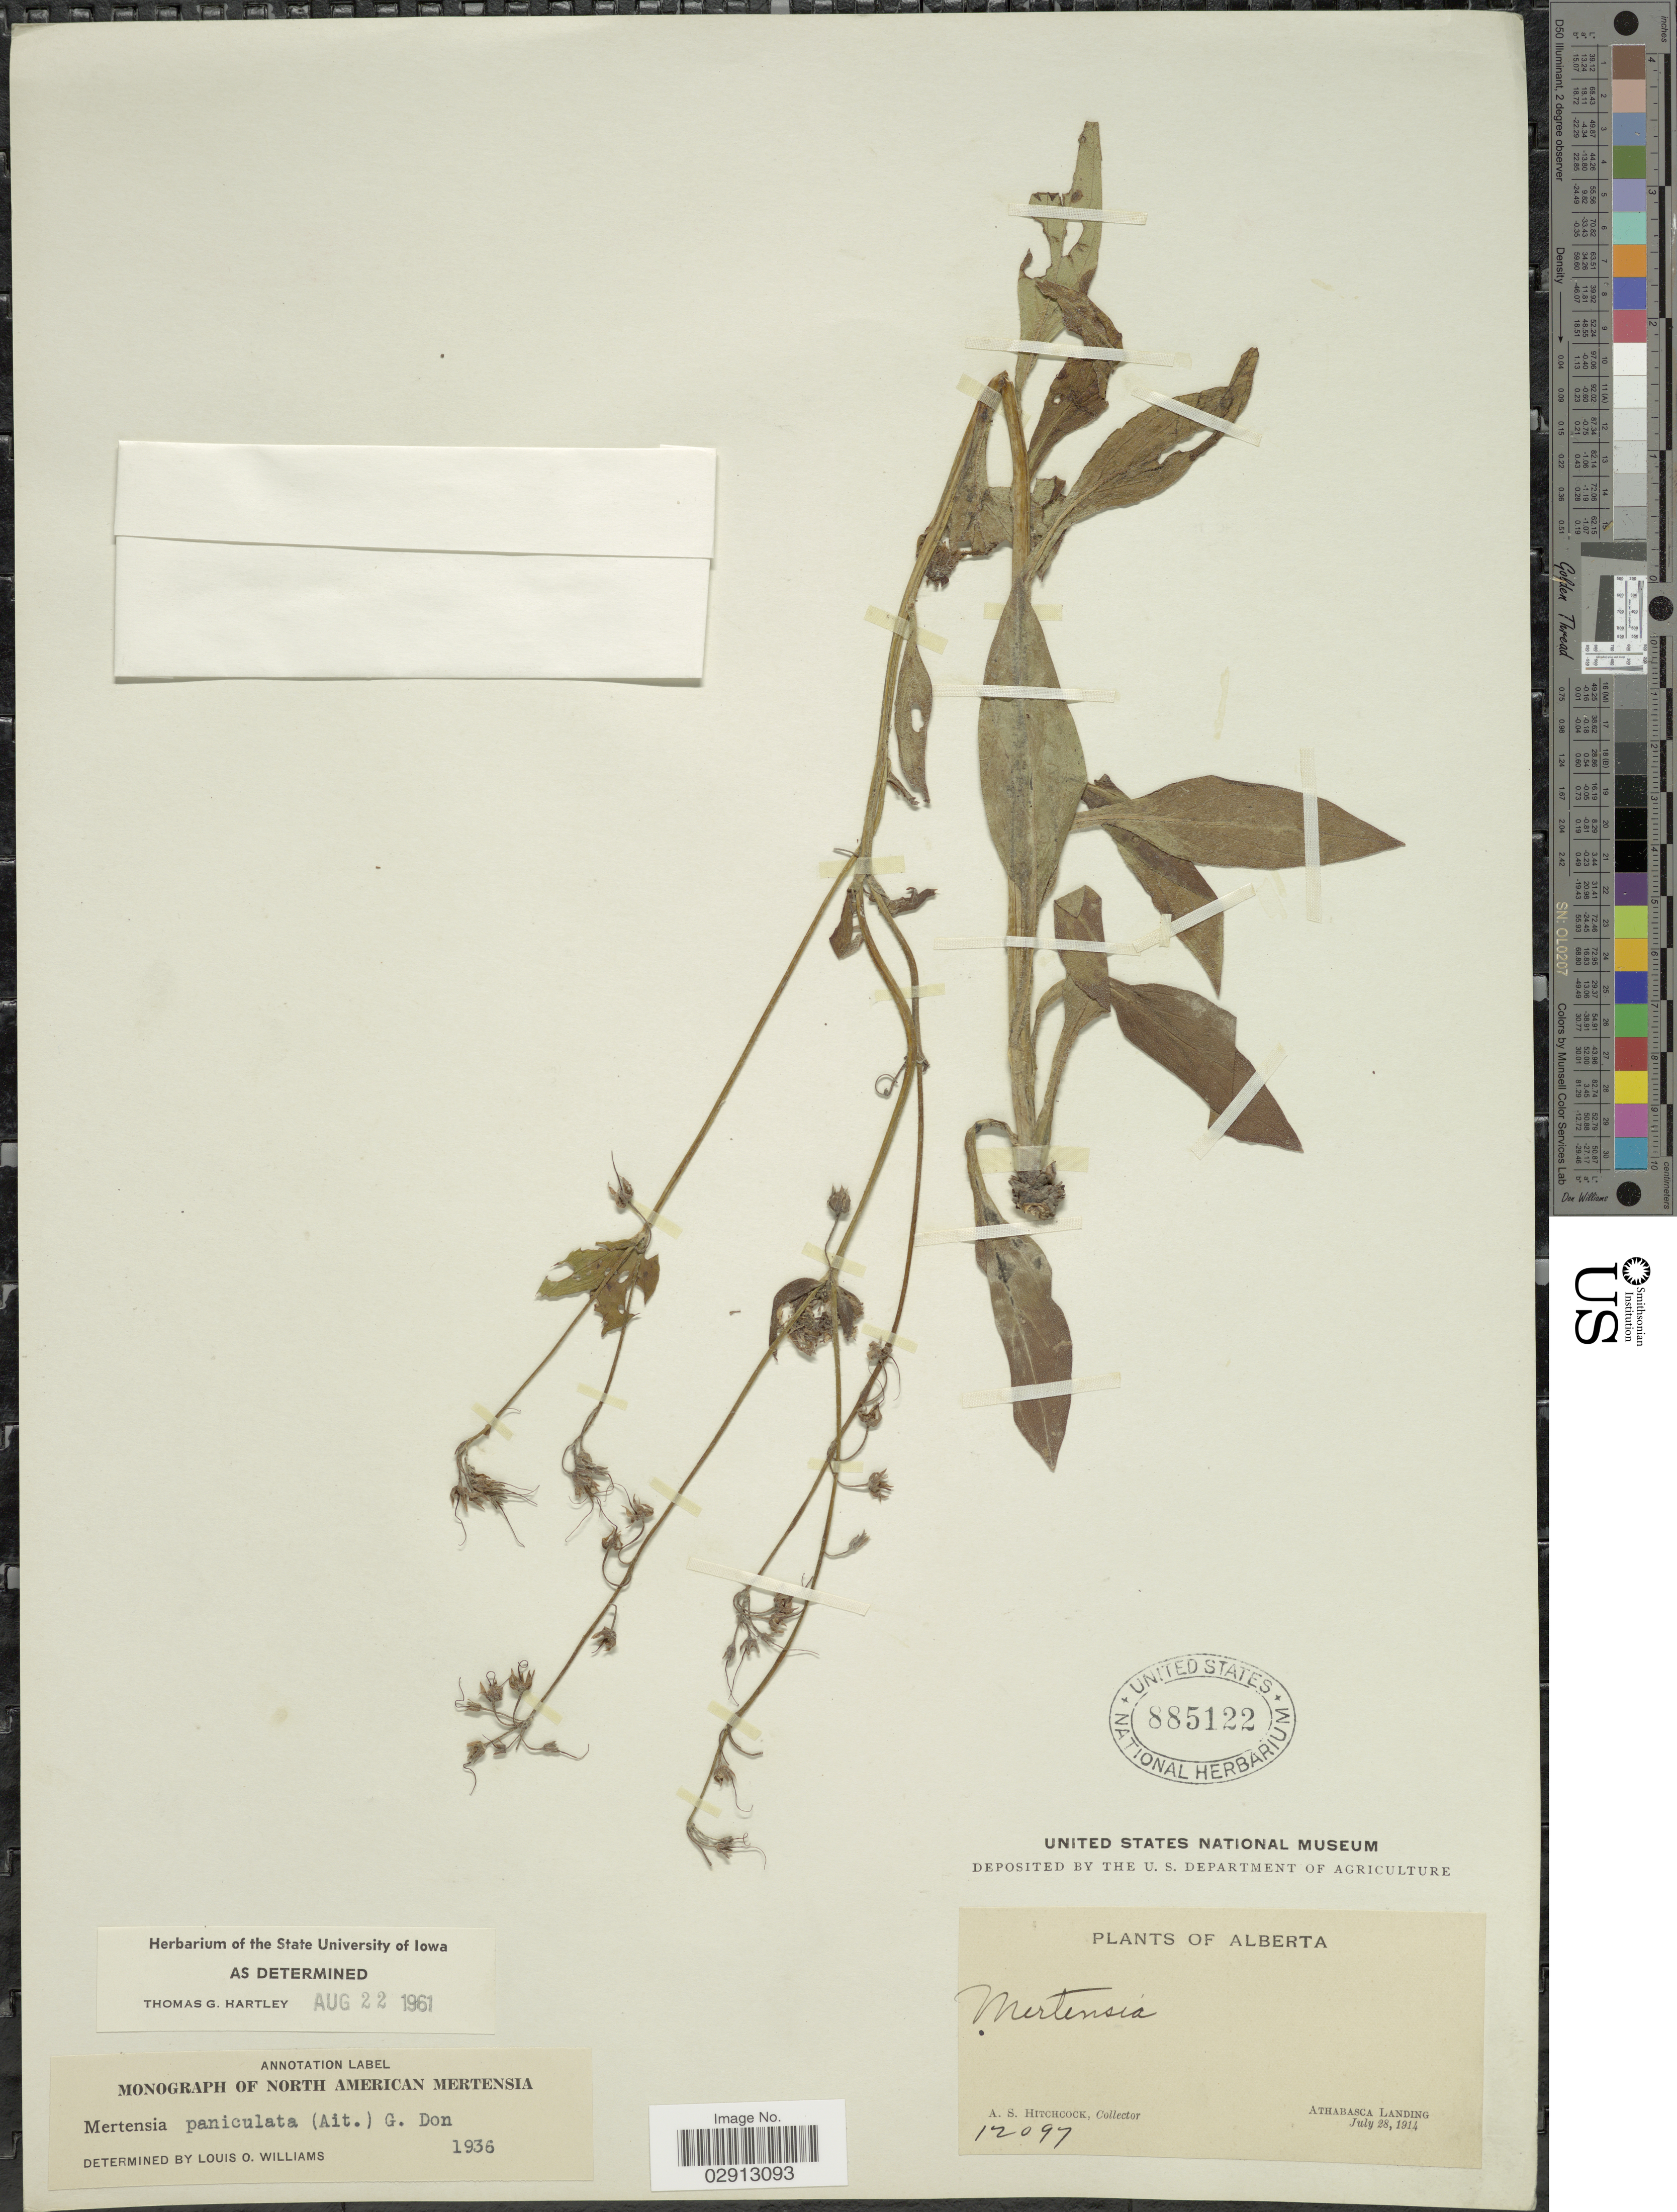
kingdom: Plantae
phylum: Tracheophyta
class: Magnoliopsida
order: Boraginales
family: Boraginaceae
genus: Mertensia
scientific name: Mertensia paniculata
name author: (Aiton) G. Don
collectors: A. S. Hitchcock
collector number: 12097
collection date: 1914-07-28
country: Canada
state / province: Alberta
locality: Athabasca Landing.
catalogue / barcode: US 885122